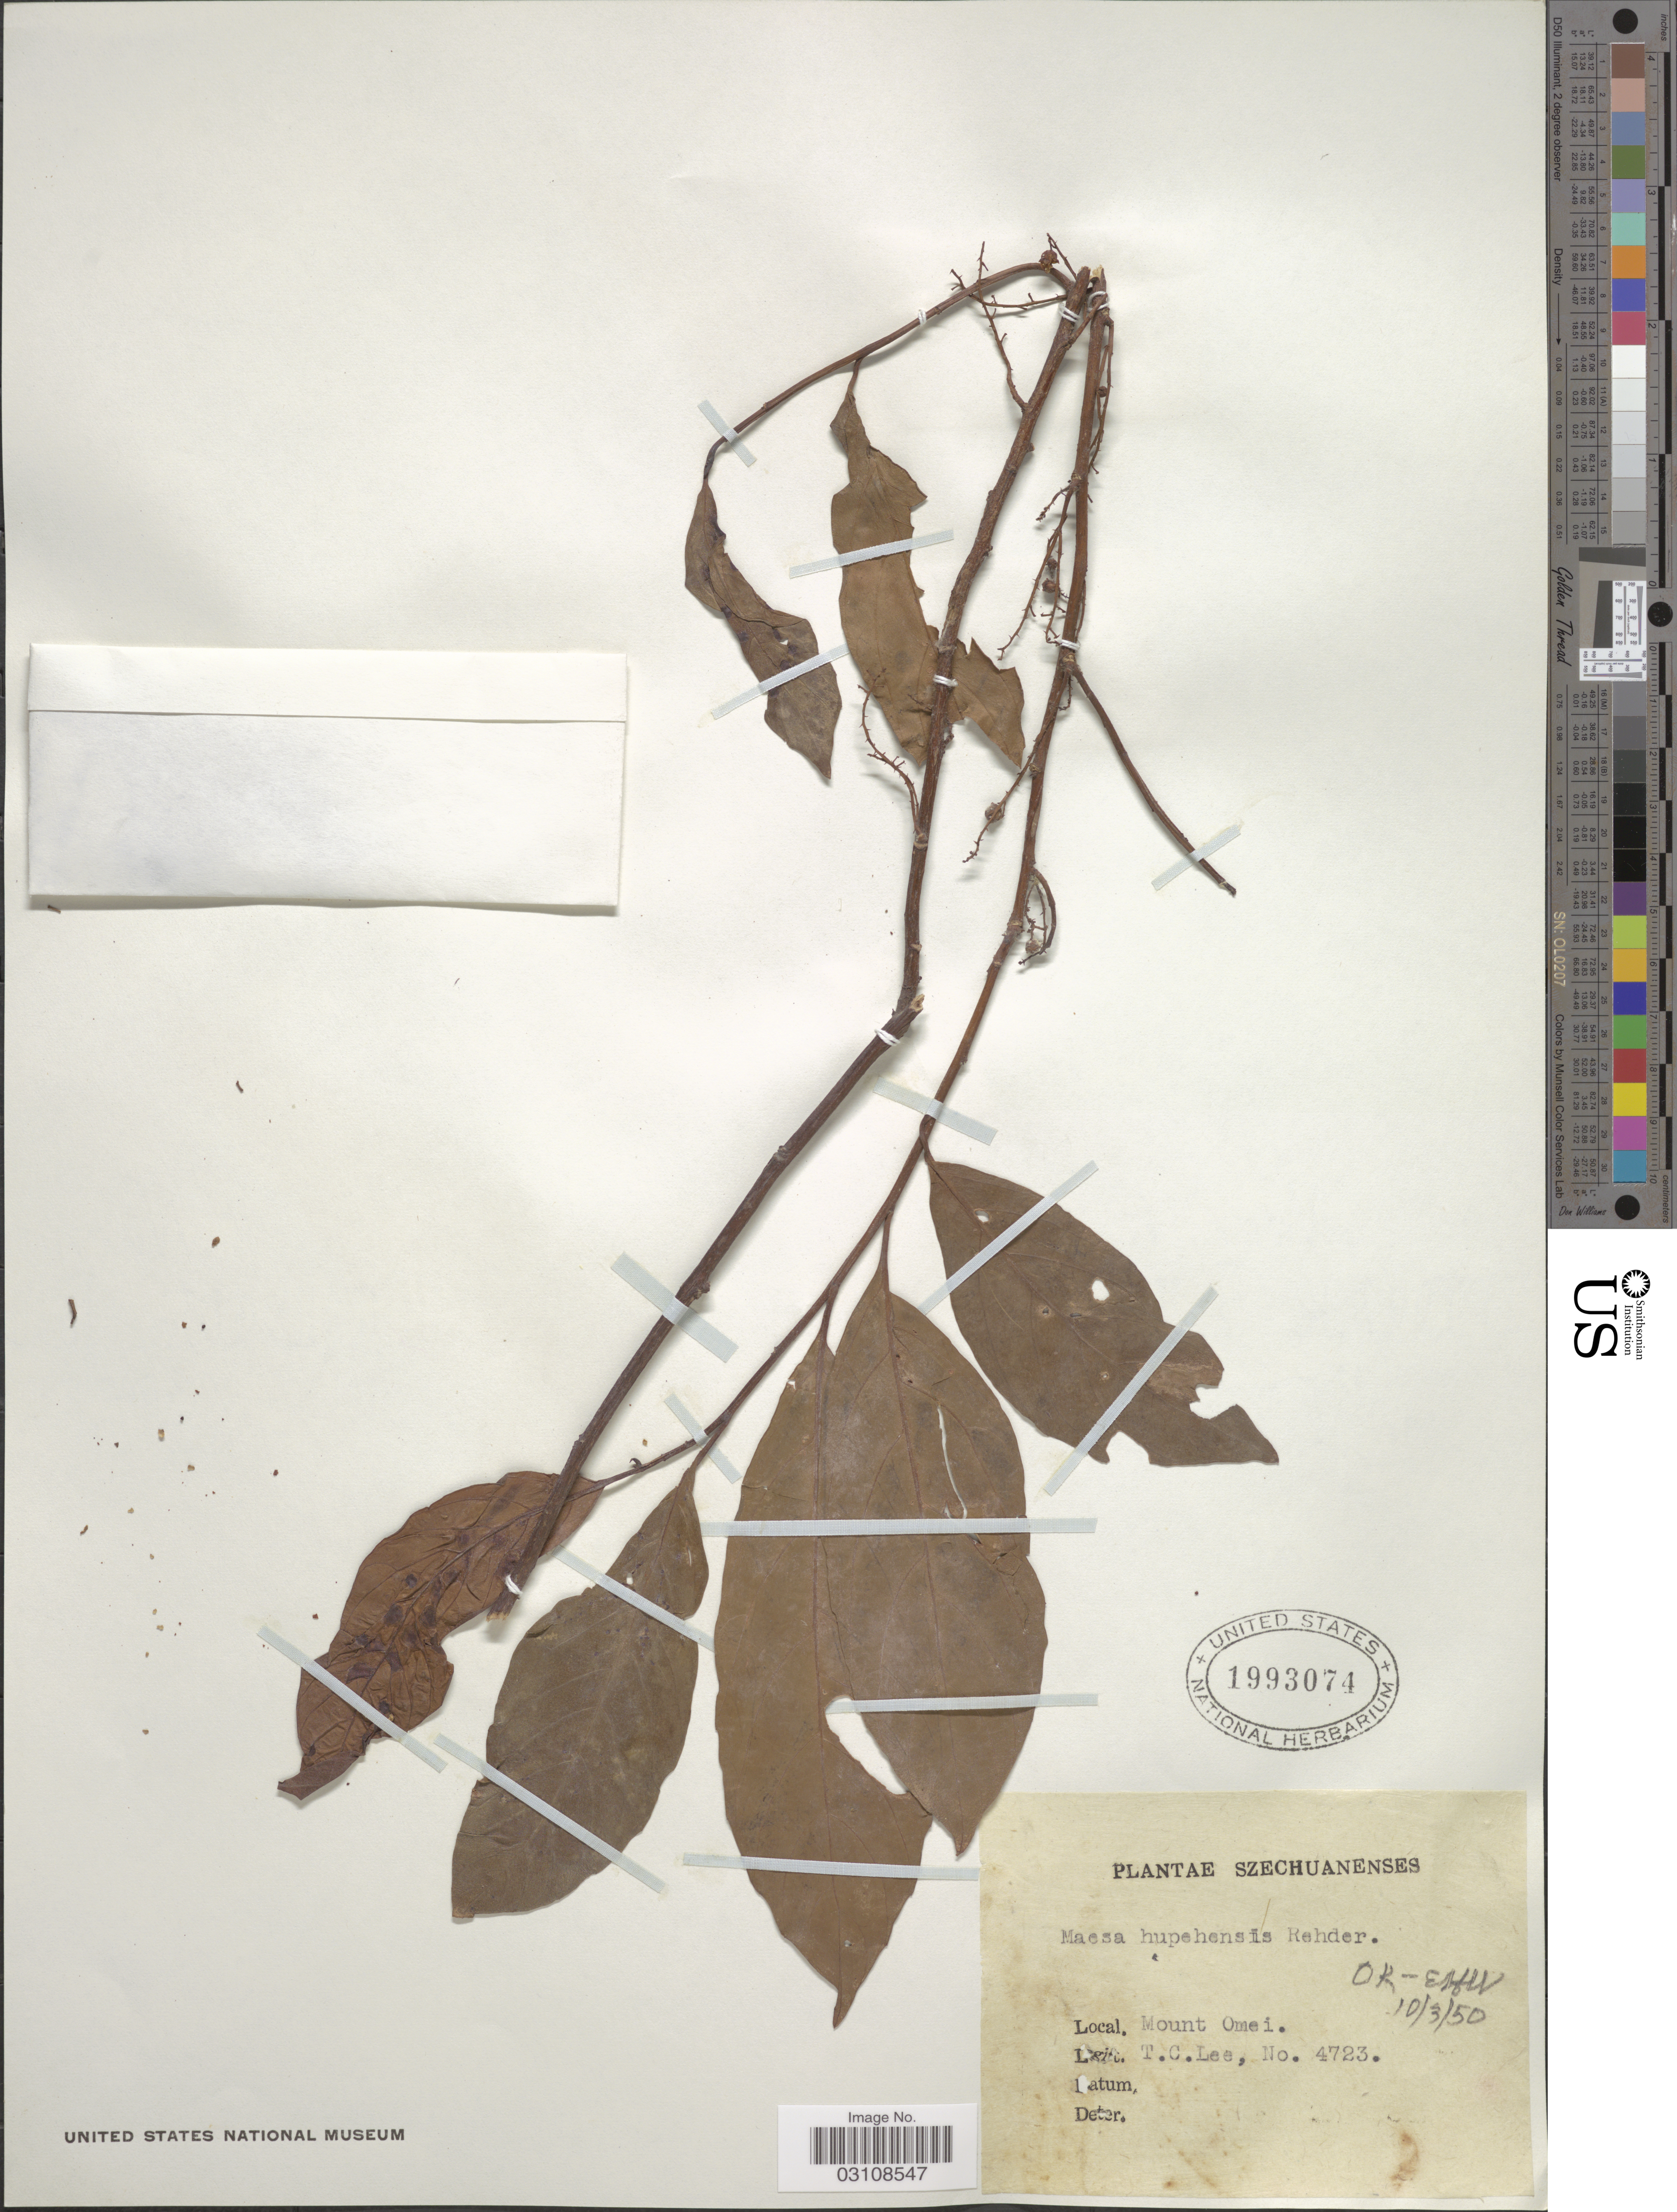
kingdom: Plantae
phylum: Tracheophyta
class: Magnoliopsida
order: Ericales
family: Primulaceae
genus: Maesa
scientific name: Maesa hupehensis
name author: Rehder in Sarg.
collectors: T. Lee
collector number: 4723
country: China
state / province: Sichuan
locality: Szechuanenses. Mount Omei.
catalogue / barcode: US 1993074